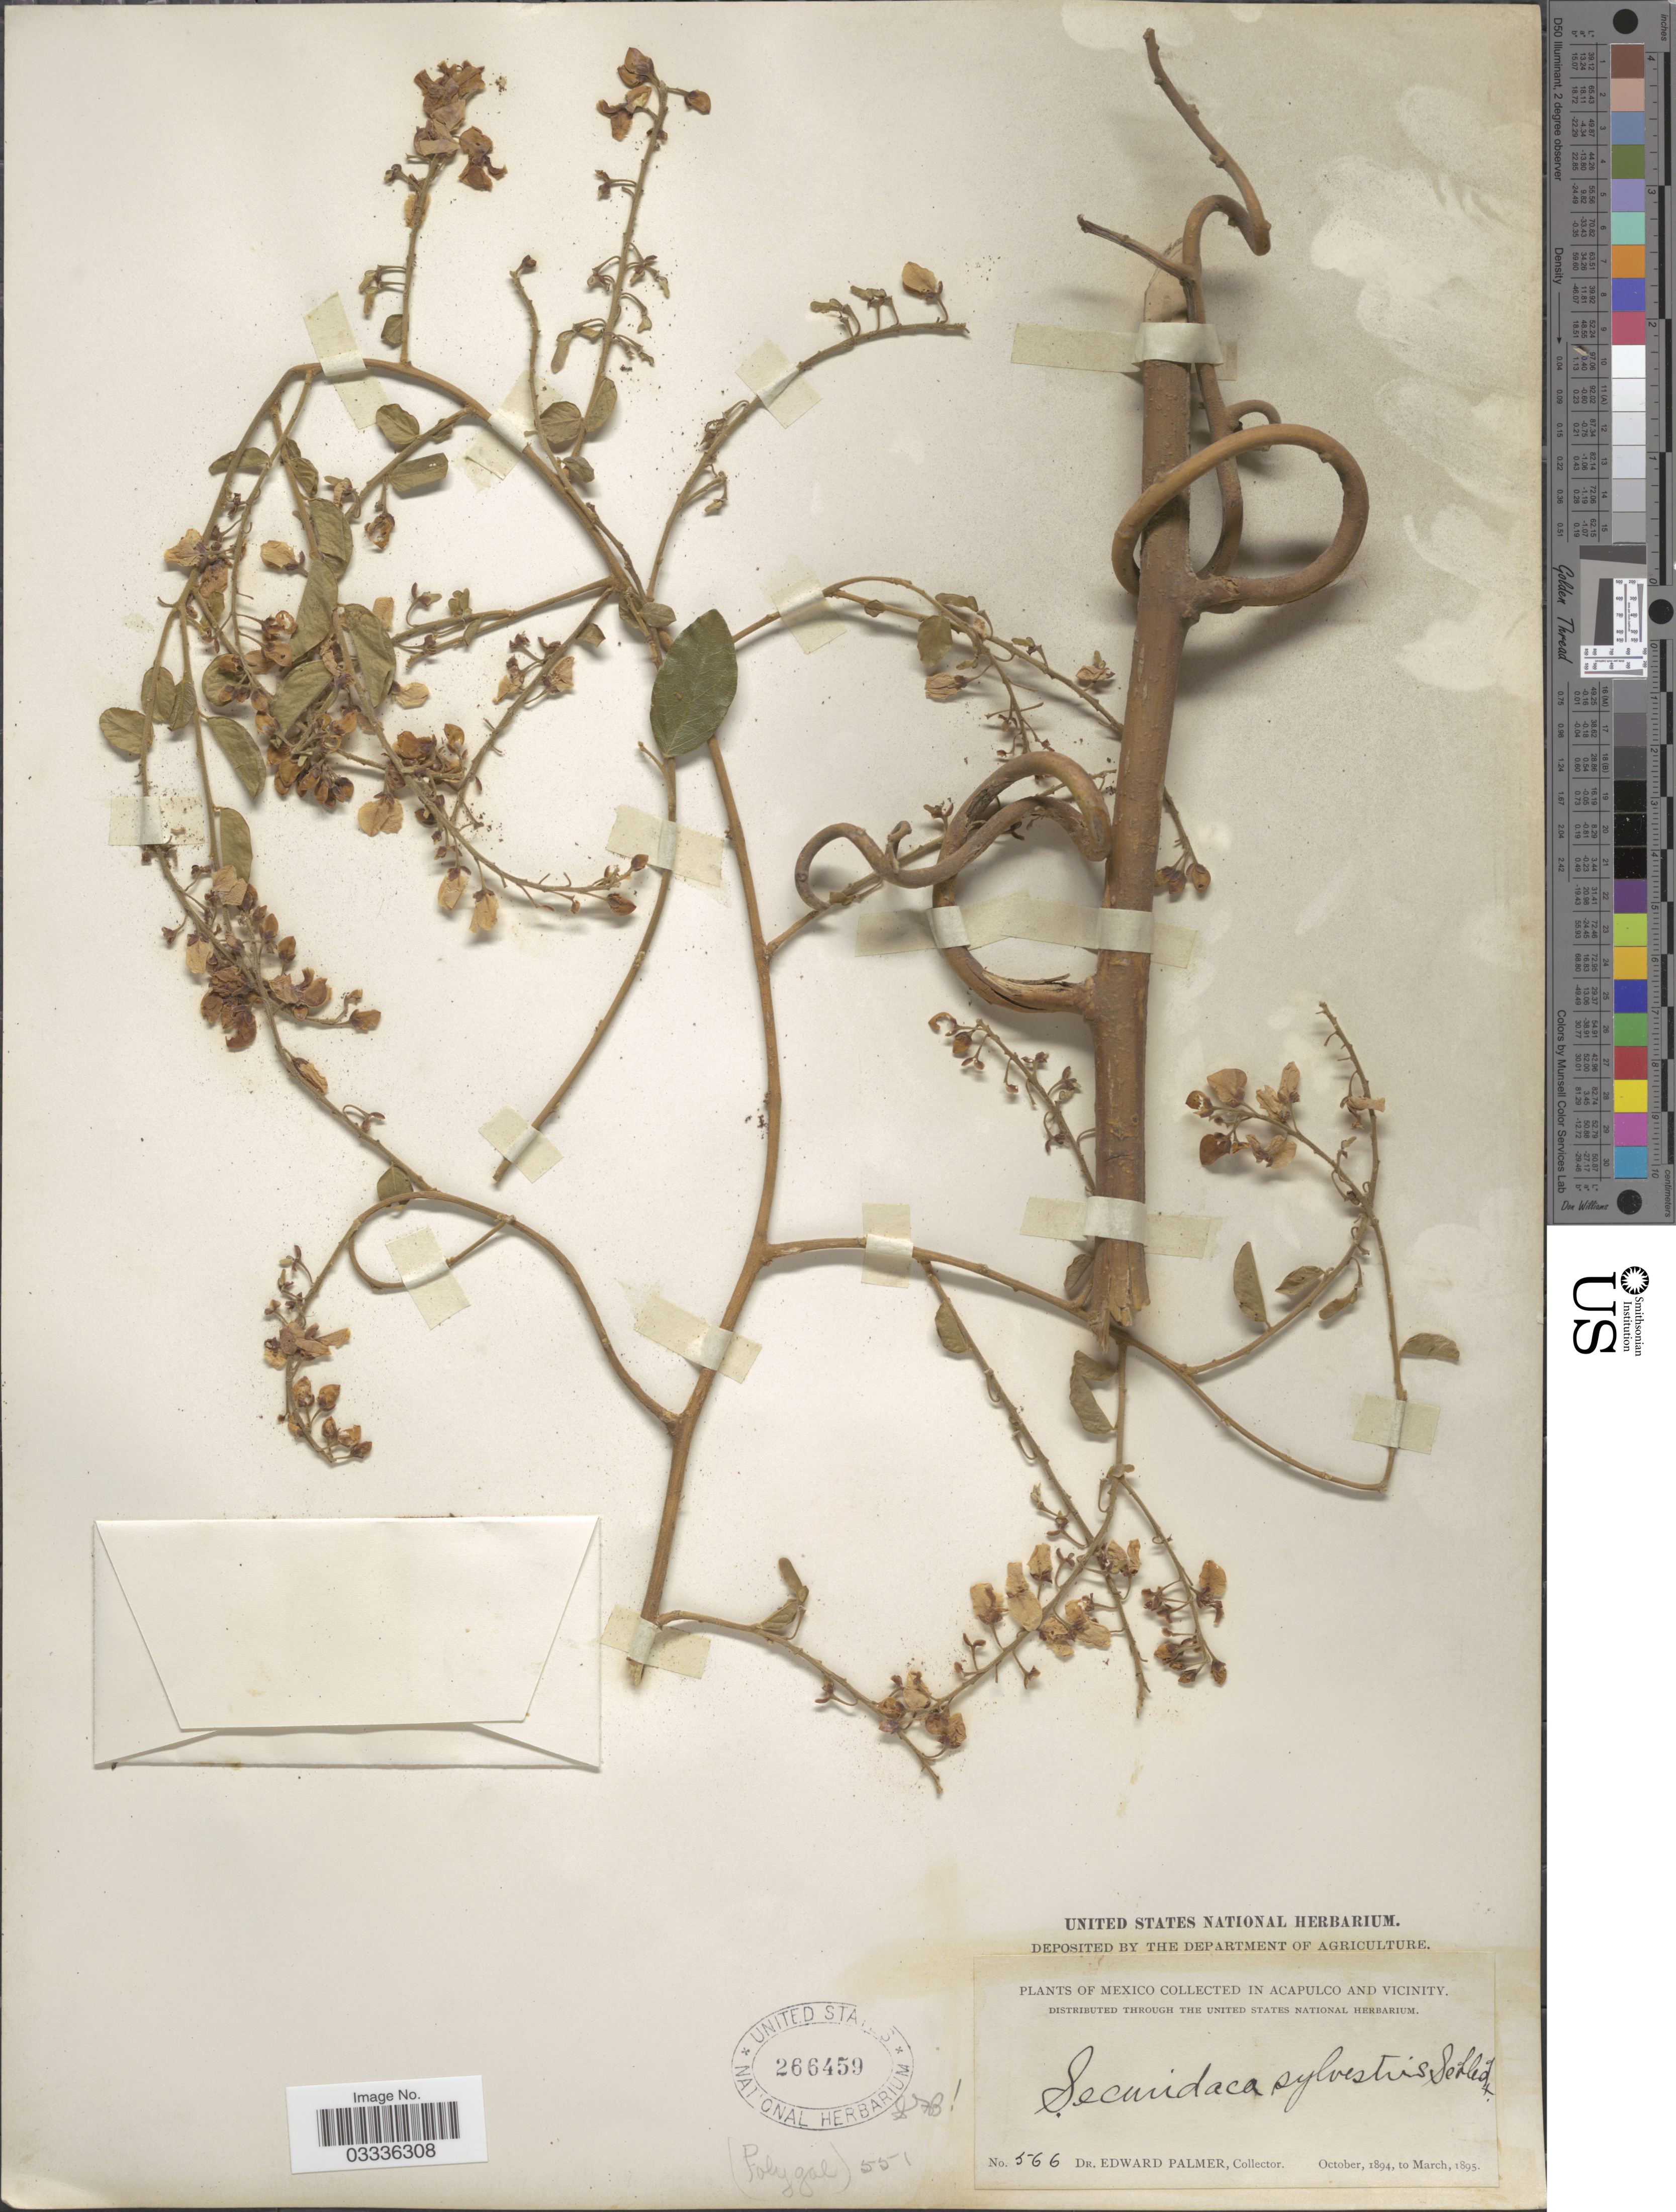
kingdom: Plantae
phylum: Tracheophyta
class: Magnoliopsida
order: Fabales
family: Polygalaceae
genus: Securidaca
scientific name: Securidaca sylvestris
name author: Schltdl.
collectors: E. Palmer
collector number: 566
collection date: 1894-10/1895-03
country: Mexico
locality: Acapulo and Vicinity.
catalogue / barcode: US 266459